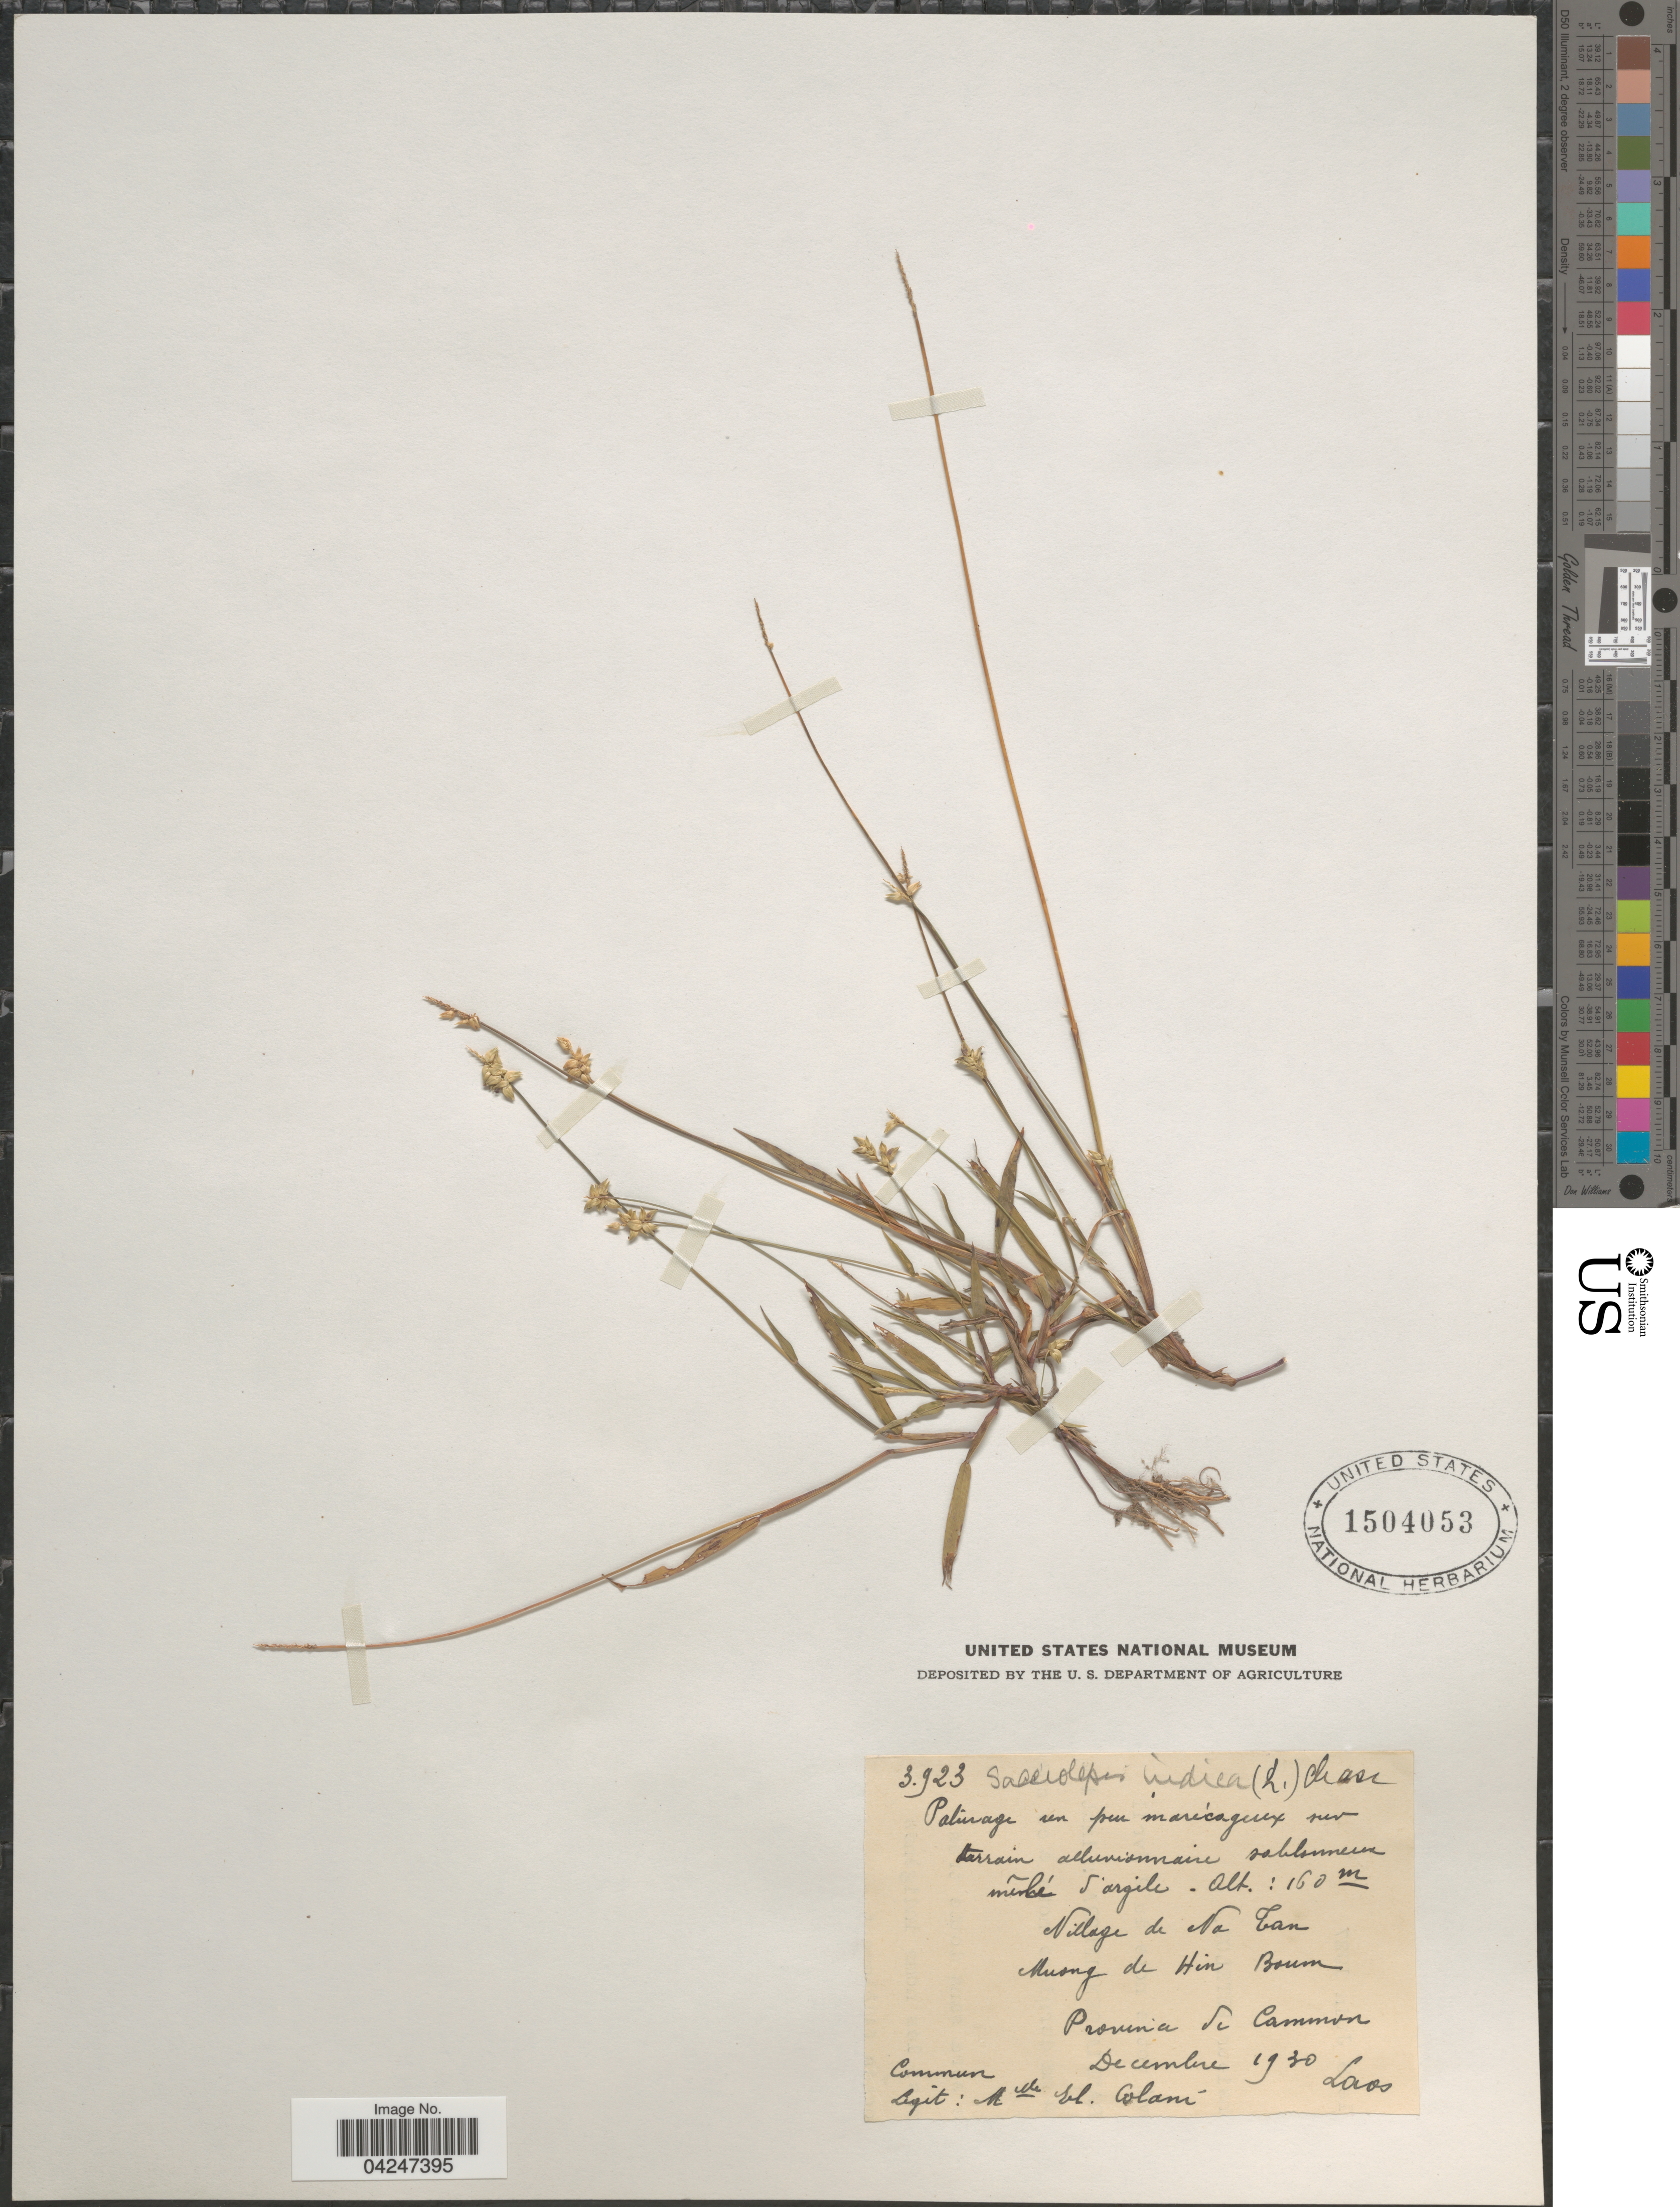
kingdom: Plantae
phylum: Tracheophyta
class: Liliopsida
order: Poales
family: Poaceae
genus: Sacciolepis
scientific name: Sacciolepis indica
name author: (L.) Chase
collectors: E. Colani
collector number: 3923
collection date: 1930-12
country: Vietnam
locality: Village de Va Tan Muong de Hin Boum. Provincia de Cammon.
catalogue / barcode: US 1504053